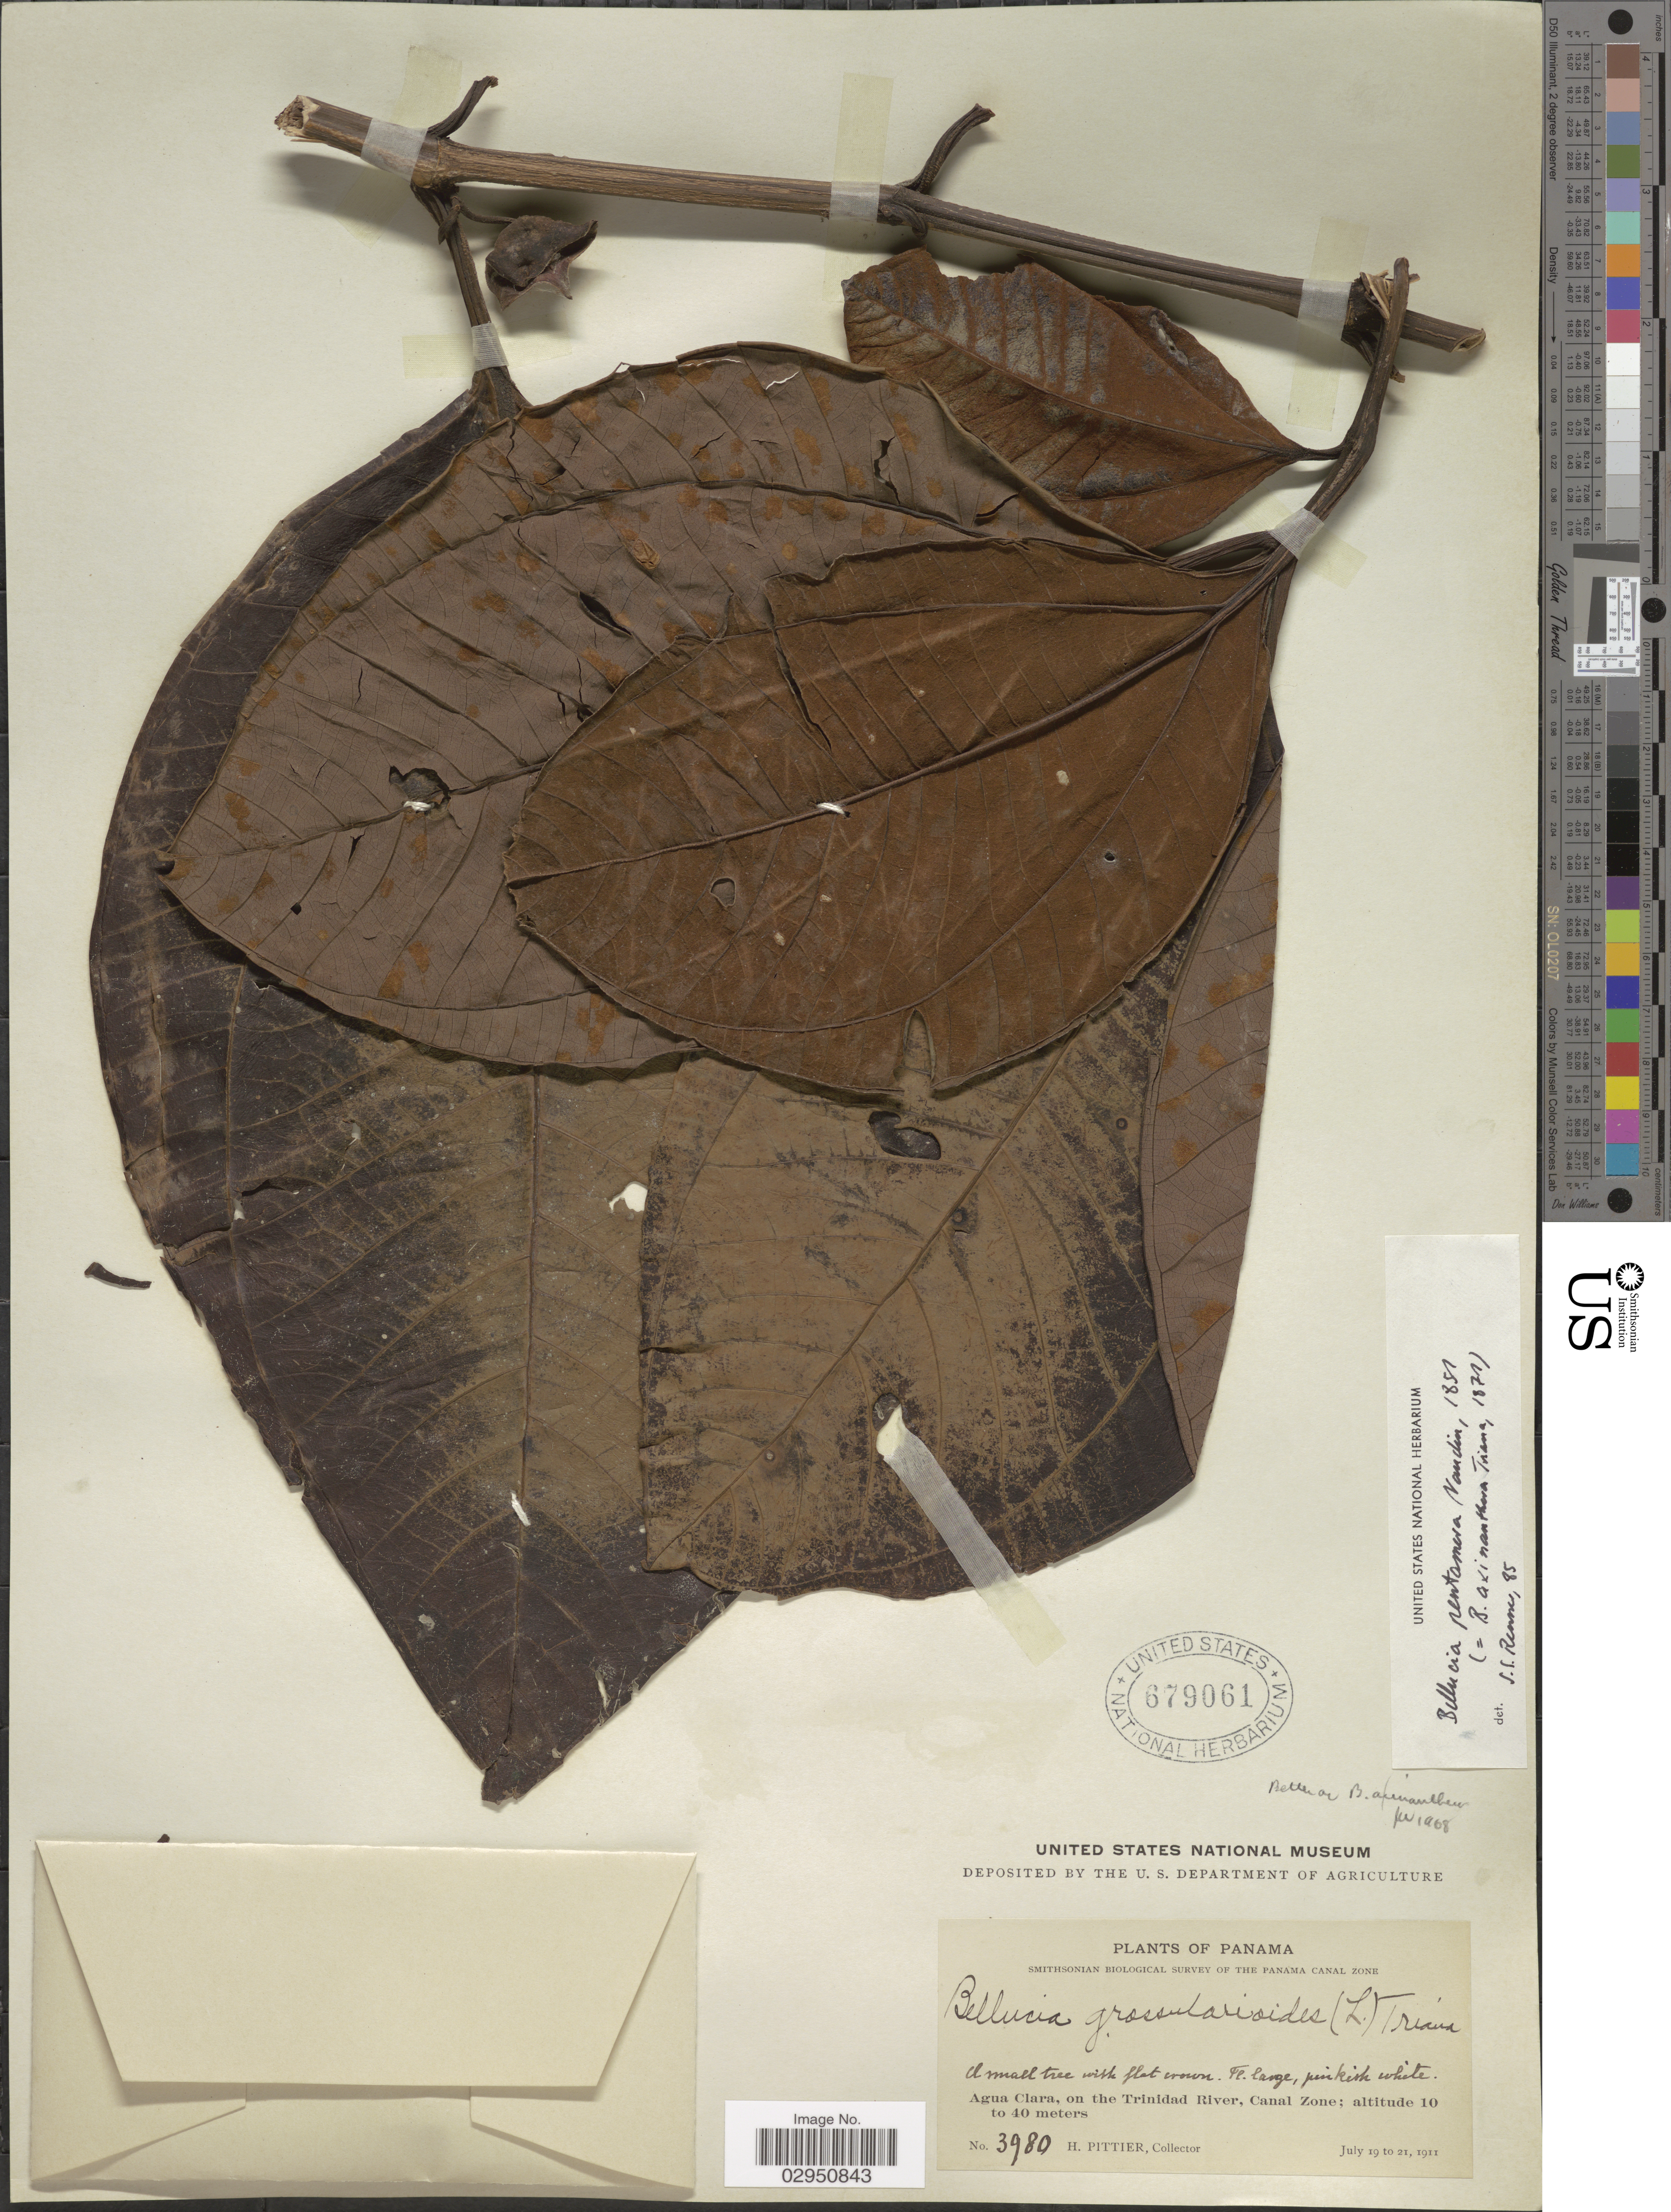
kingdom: Plantae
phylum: Tracheophyta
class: Magnoliopsida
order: Myrtales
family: Melastomataceae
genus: Bellucia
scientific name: Bellucia pentamera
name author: Naudin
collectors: H. F. Pittier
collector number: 3980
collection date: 1911-07-19/1911-07-21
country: Panama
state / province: Colón / Panamá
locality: Agua Clara, on the Trinidad River, Canal Zone.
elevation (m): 10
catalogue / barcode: US 679061